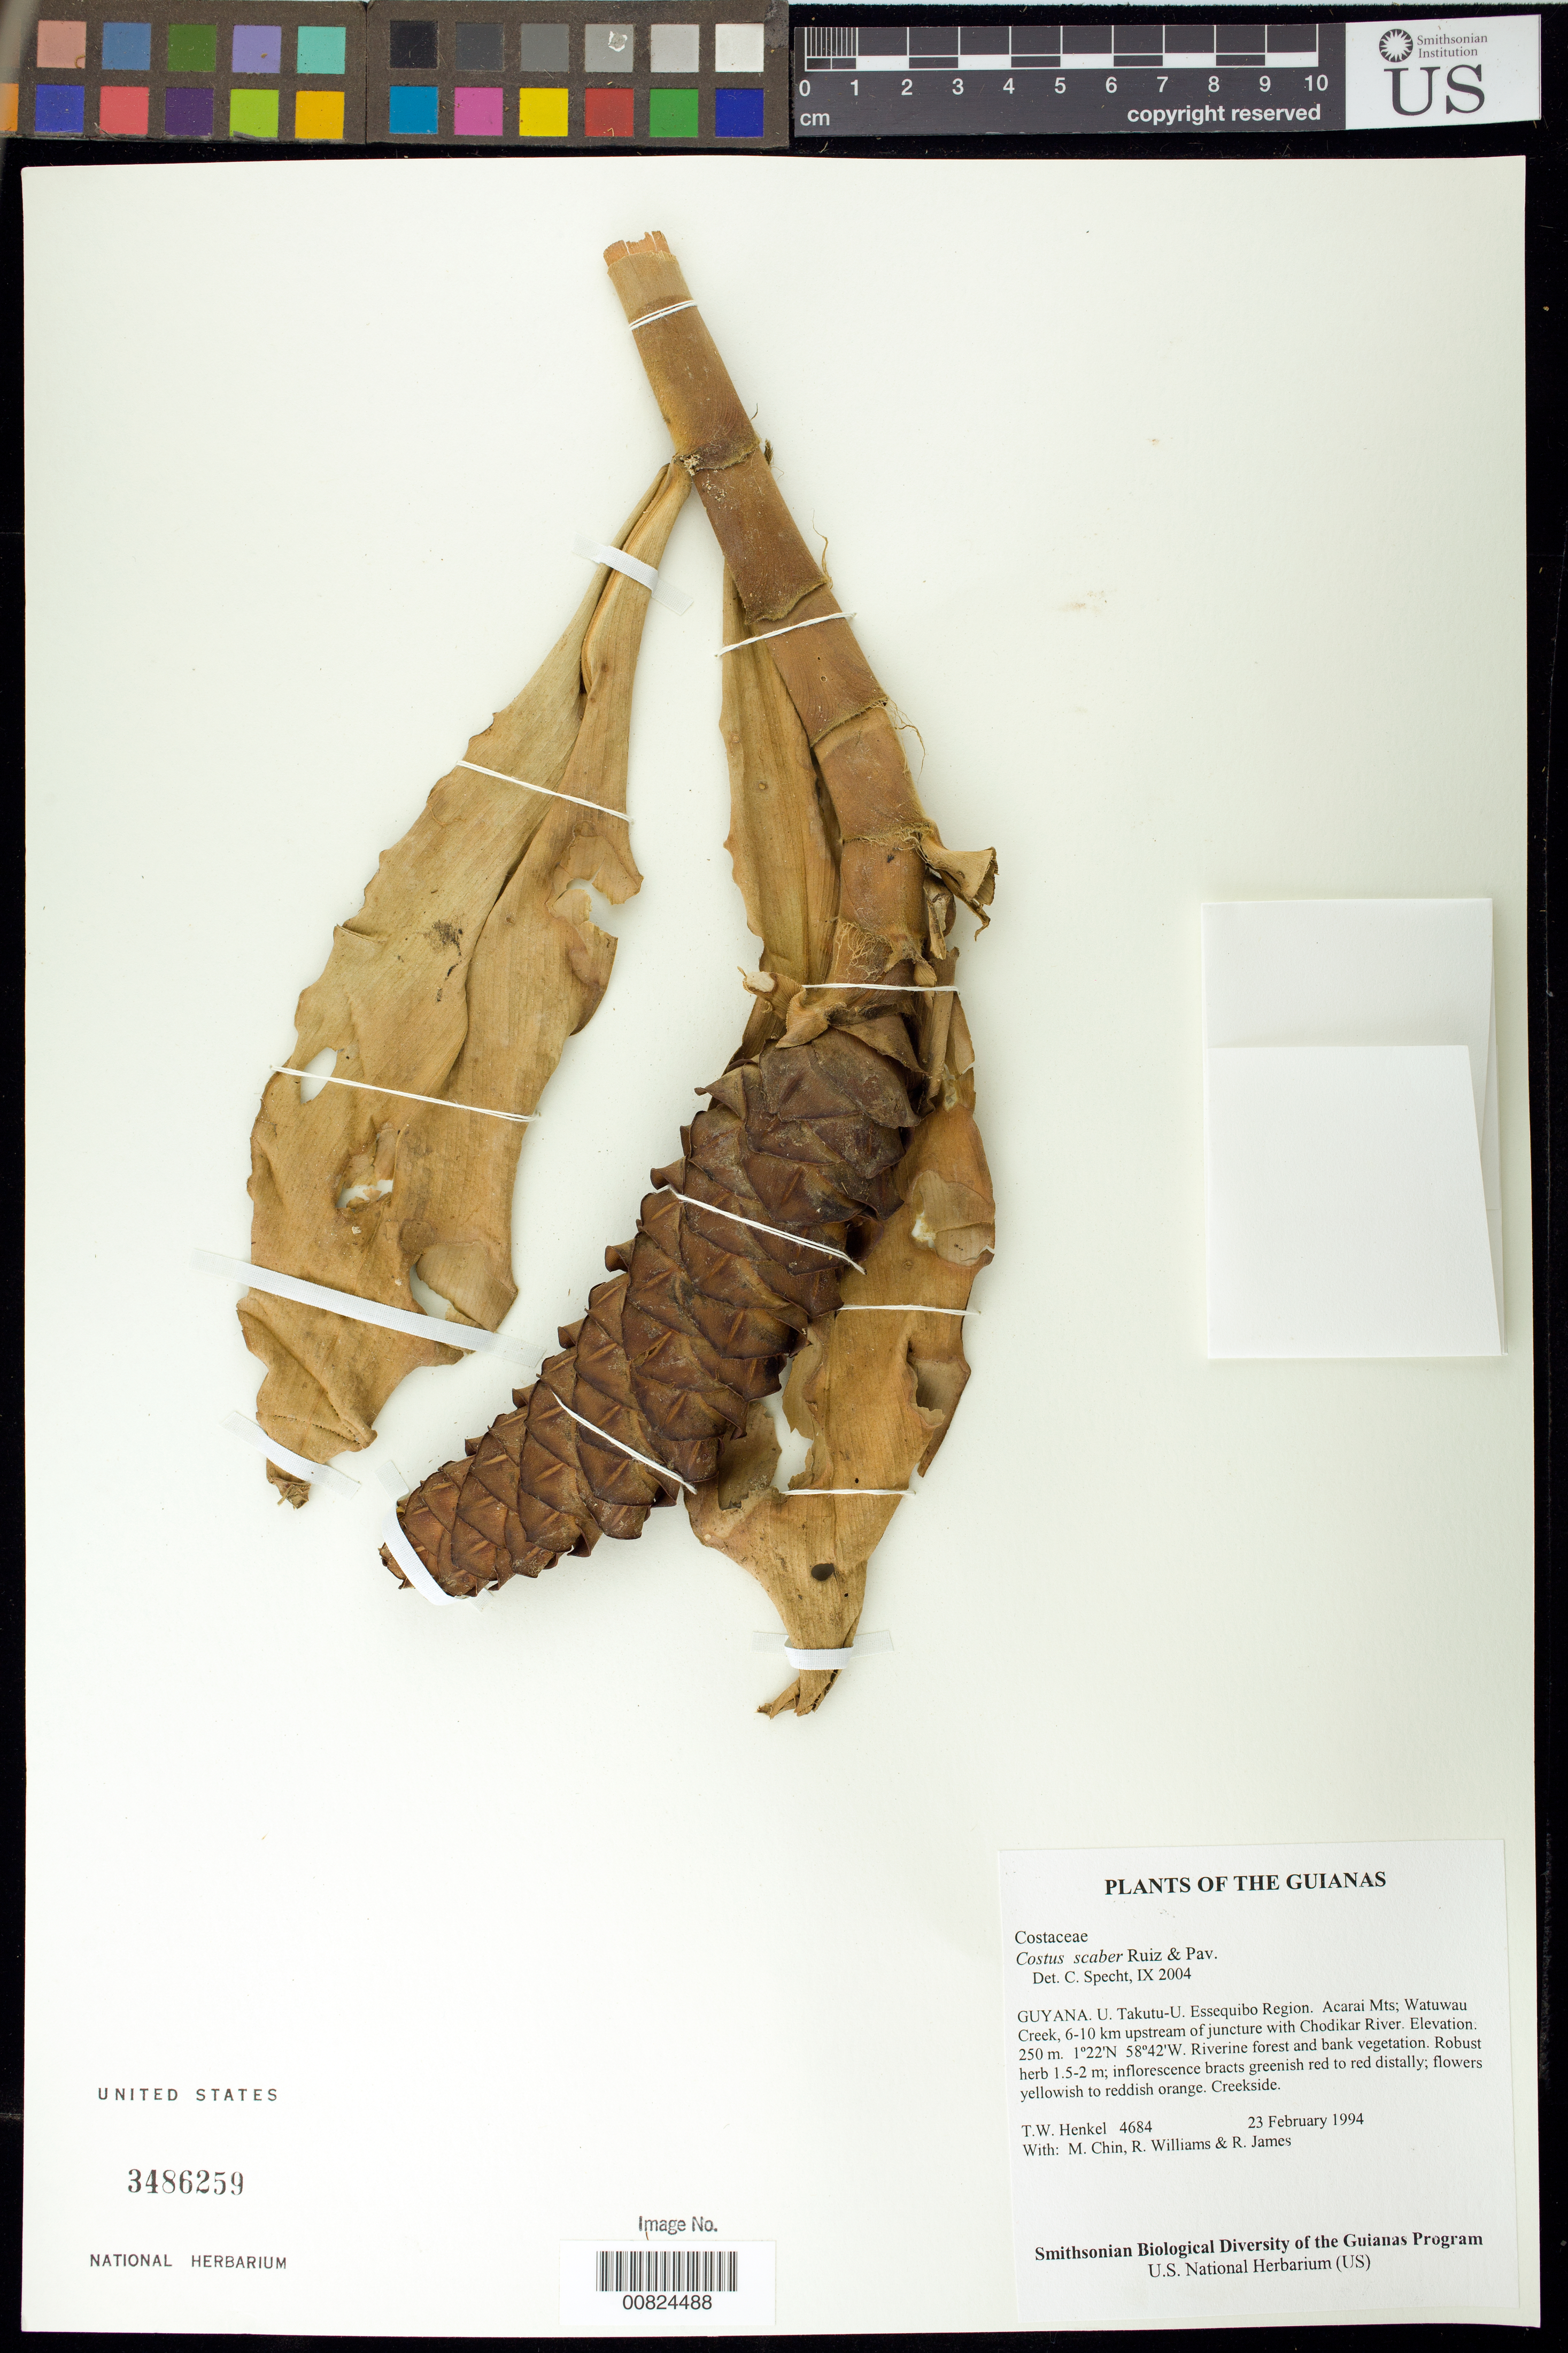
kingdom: Plantae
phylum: Tracheophyta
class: Liliopsida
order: Zingiberales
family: Costaceae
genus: Costus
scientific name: Costus scaber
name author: Ruiz & Pav.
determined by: Specht, Chelsea D., University of California (UNITED STATES)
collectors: T. Henkel, M. Chin, R. Williams & R. James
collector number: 4684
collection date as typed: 23 February 1994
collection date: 1994-02-23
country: Guyana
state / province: U. Takutu-U. Essequibo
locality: Acarai Mts; Watuwau Creek, 6-10 km upstream of juncture with Chodikar River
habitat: Riverine forest and bank vegetation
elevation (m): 250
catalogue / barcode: US 3486259